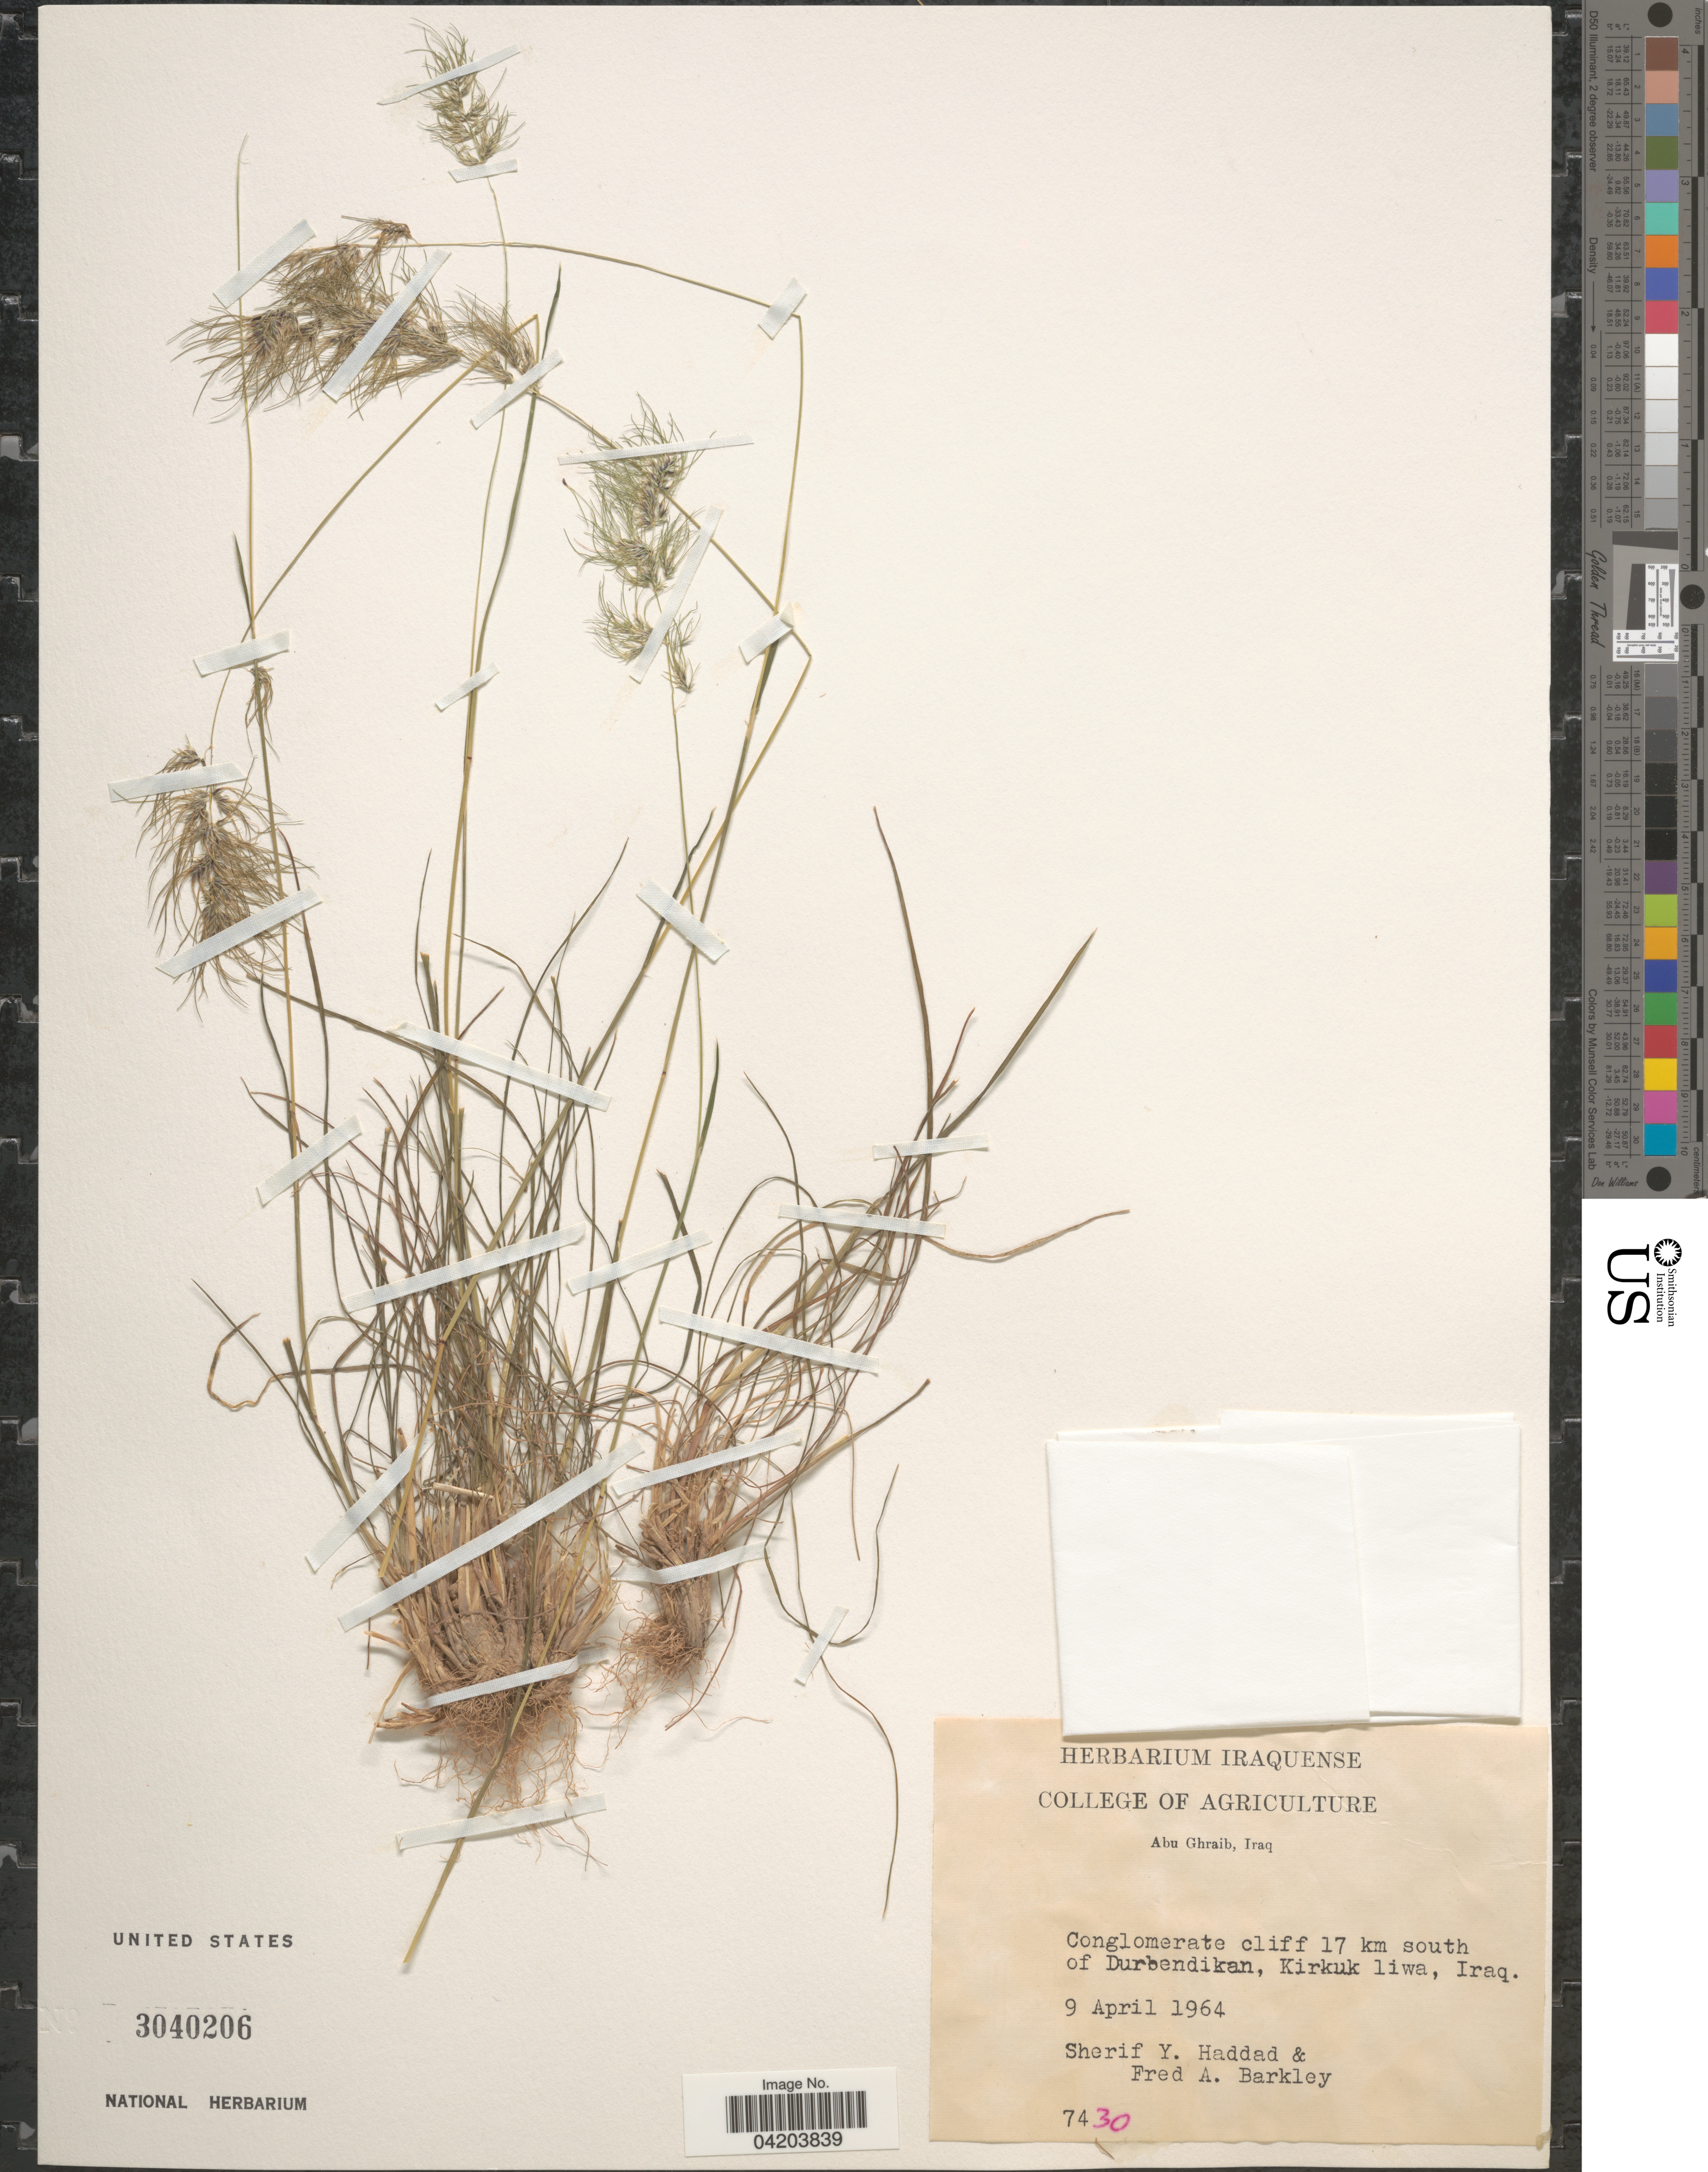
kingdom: Plantae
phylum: Tracheophyta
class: Liliopsida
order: Poales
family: Poaceae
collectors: S. Haddad & F. A. Barkley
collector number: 7430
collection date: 1964-04-09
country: Iraq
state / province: Kirkūk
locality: Conglomerate cliff 17 km south of Durbendikan, Kirkuk liwa.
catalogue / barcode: US 3040206